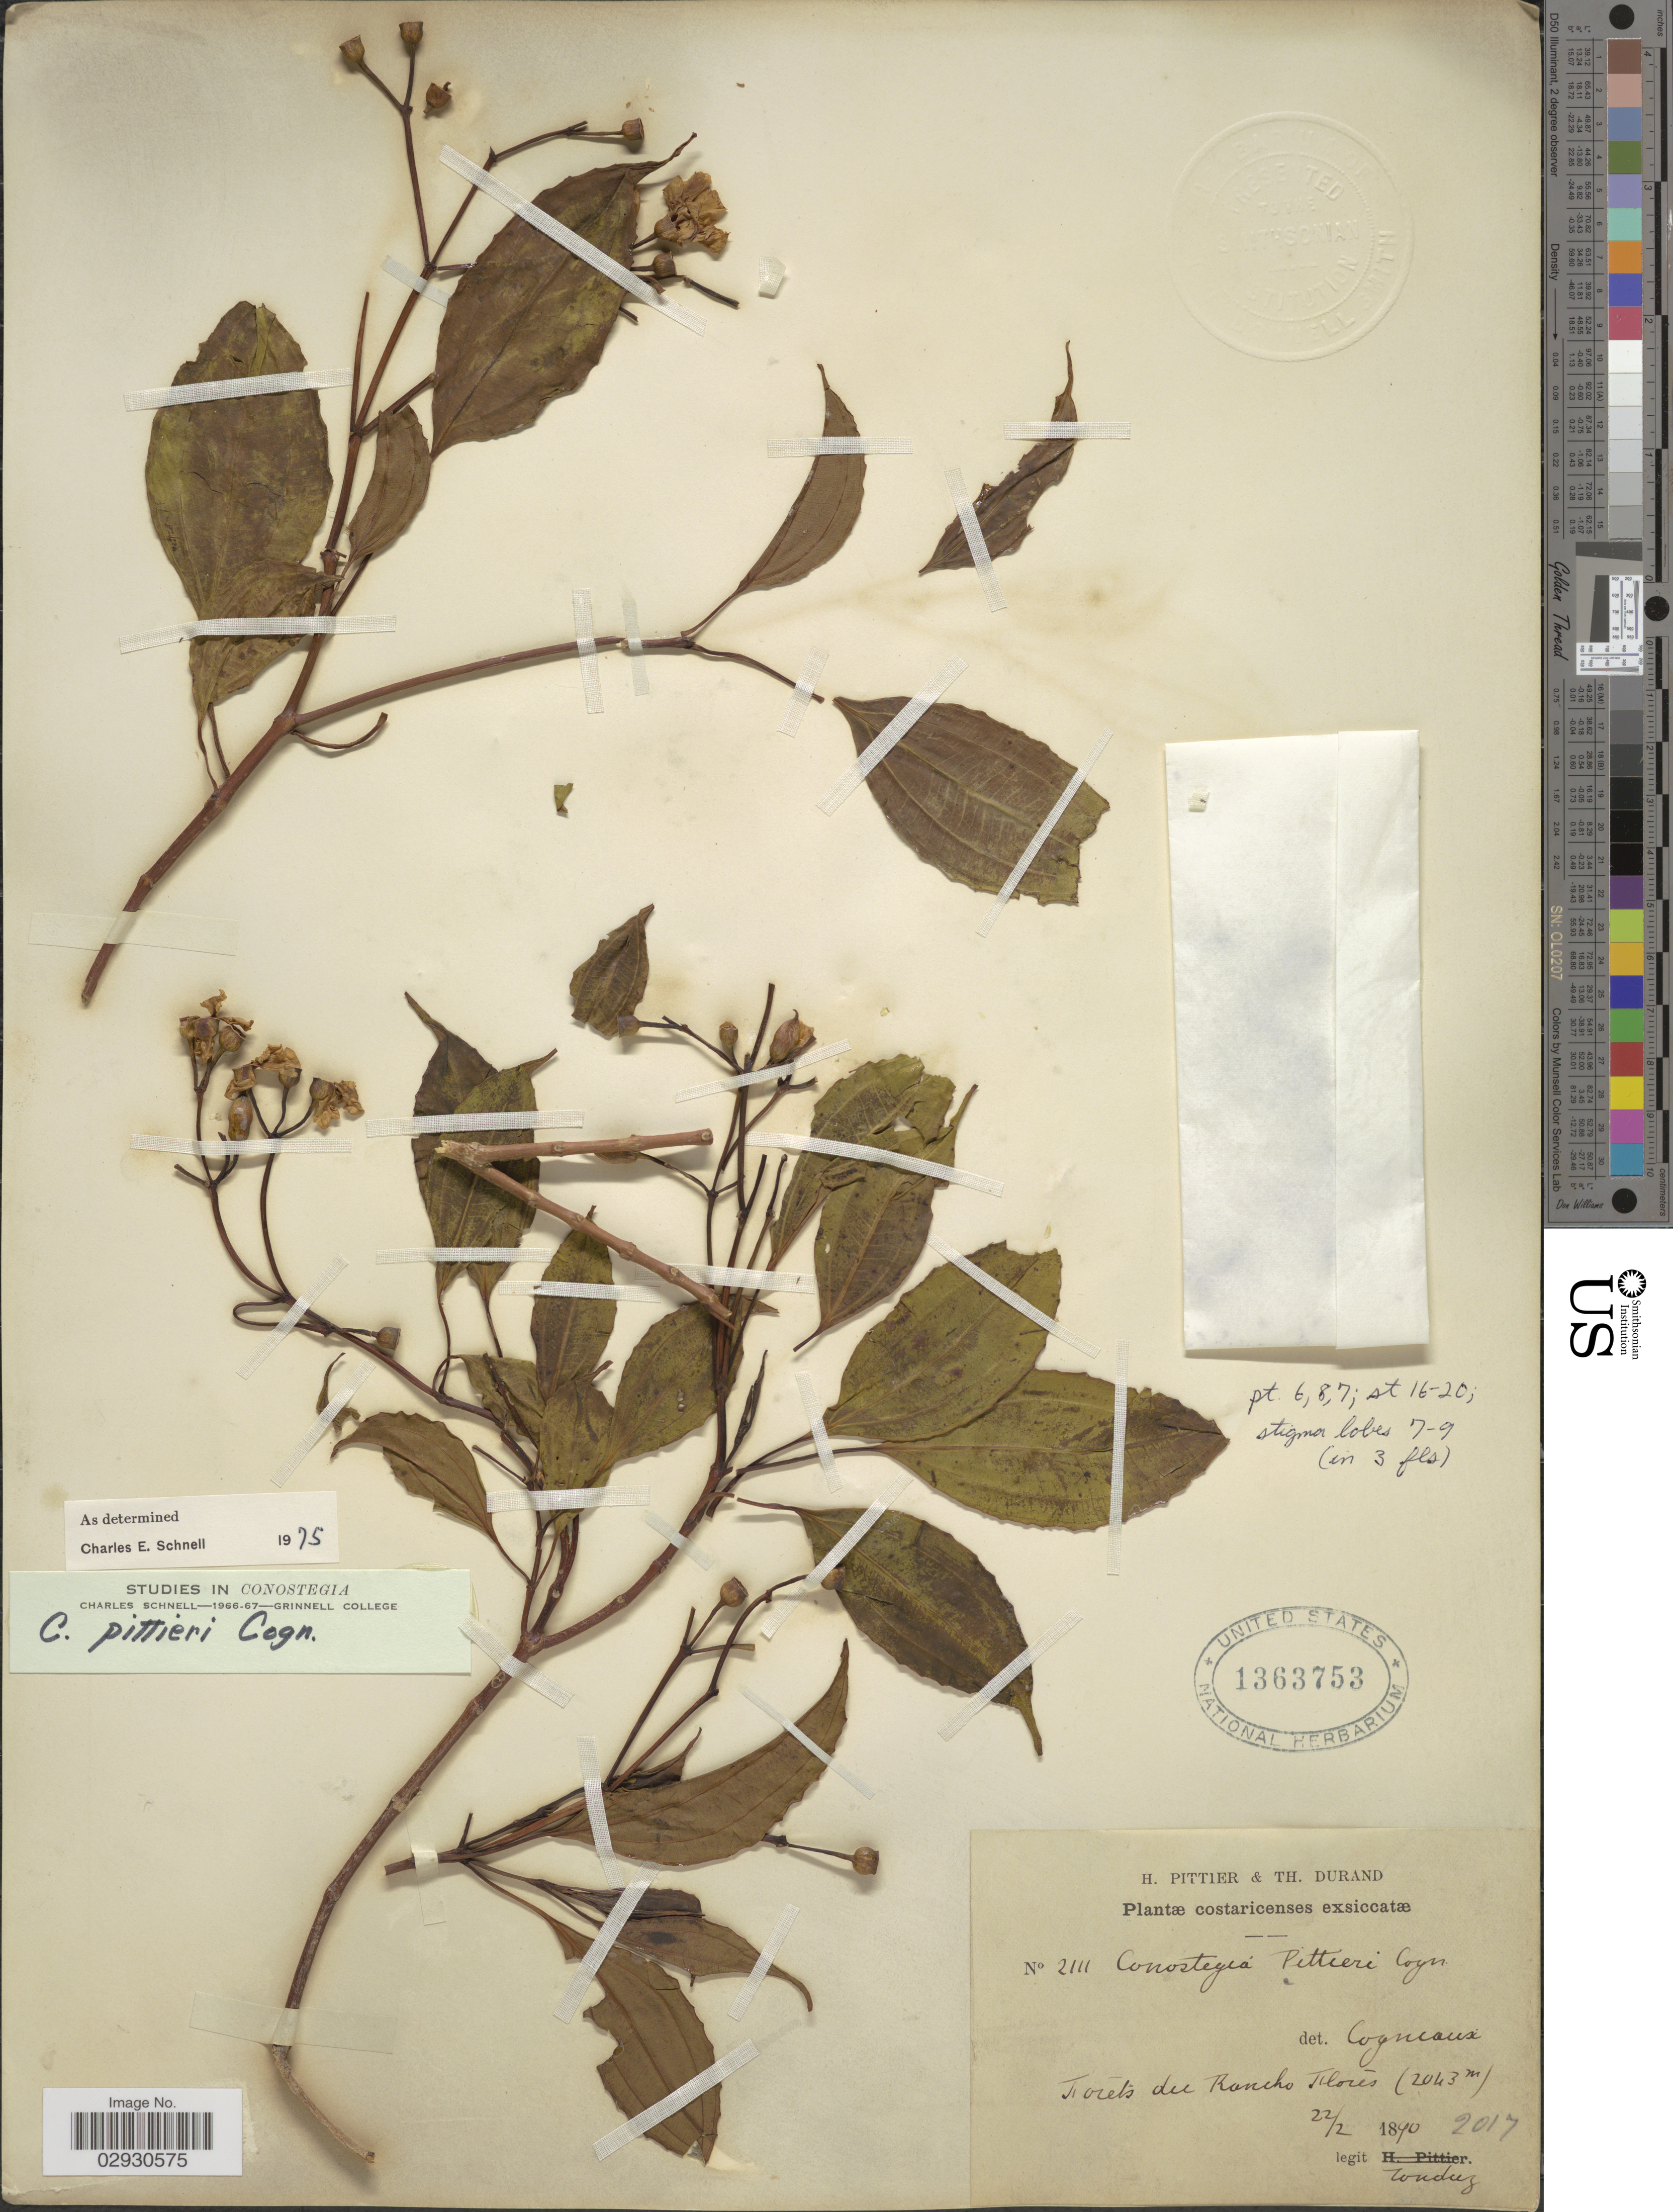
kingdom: Plantae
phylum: Tracheophyta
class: Magnoliopsida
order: Myrtales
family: Melastomataceae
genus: Conostegia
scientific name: Conostegia pittieri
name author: Cogn.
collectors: Tonduz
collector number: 2111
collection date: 1890-02-22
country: Costa Rica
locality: Forêts du Rancho Flores.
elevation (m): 2043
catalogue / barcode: US 1363753